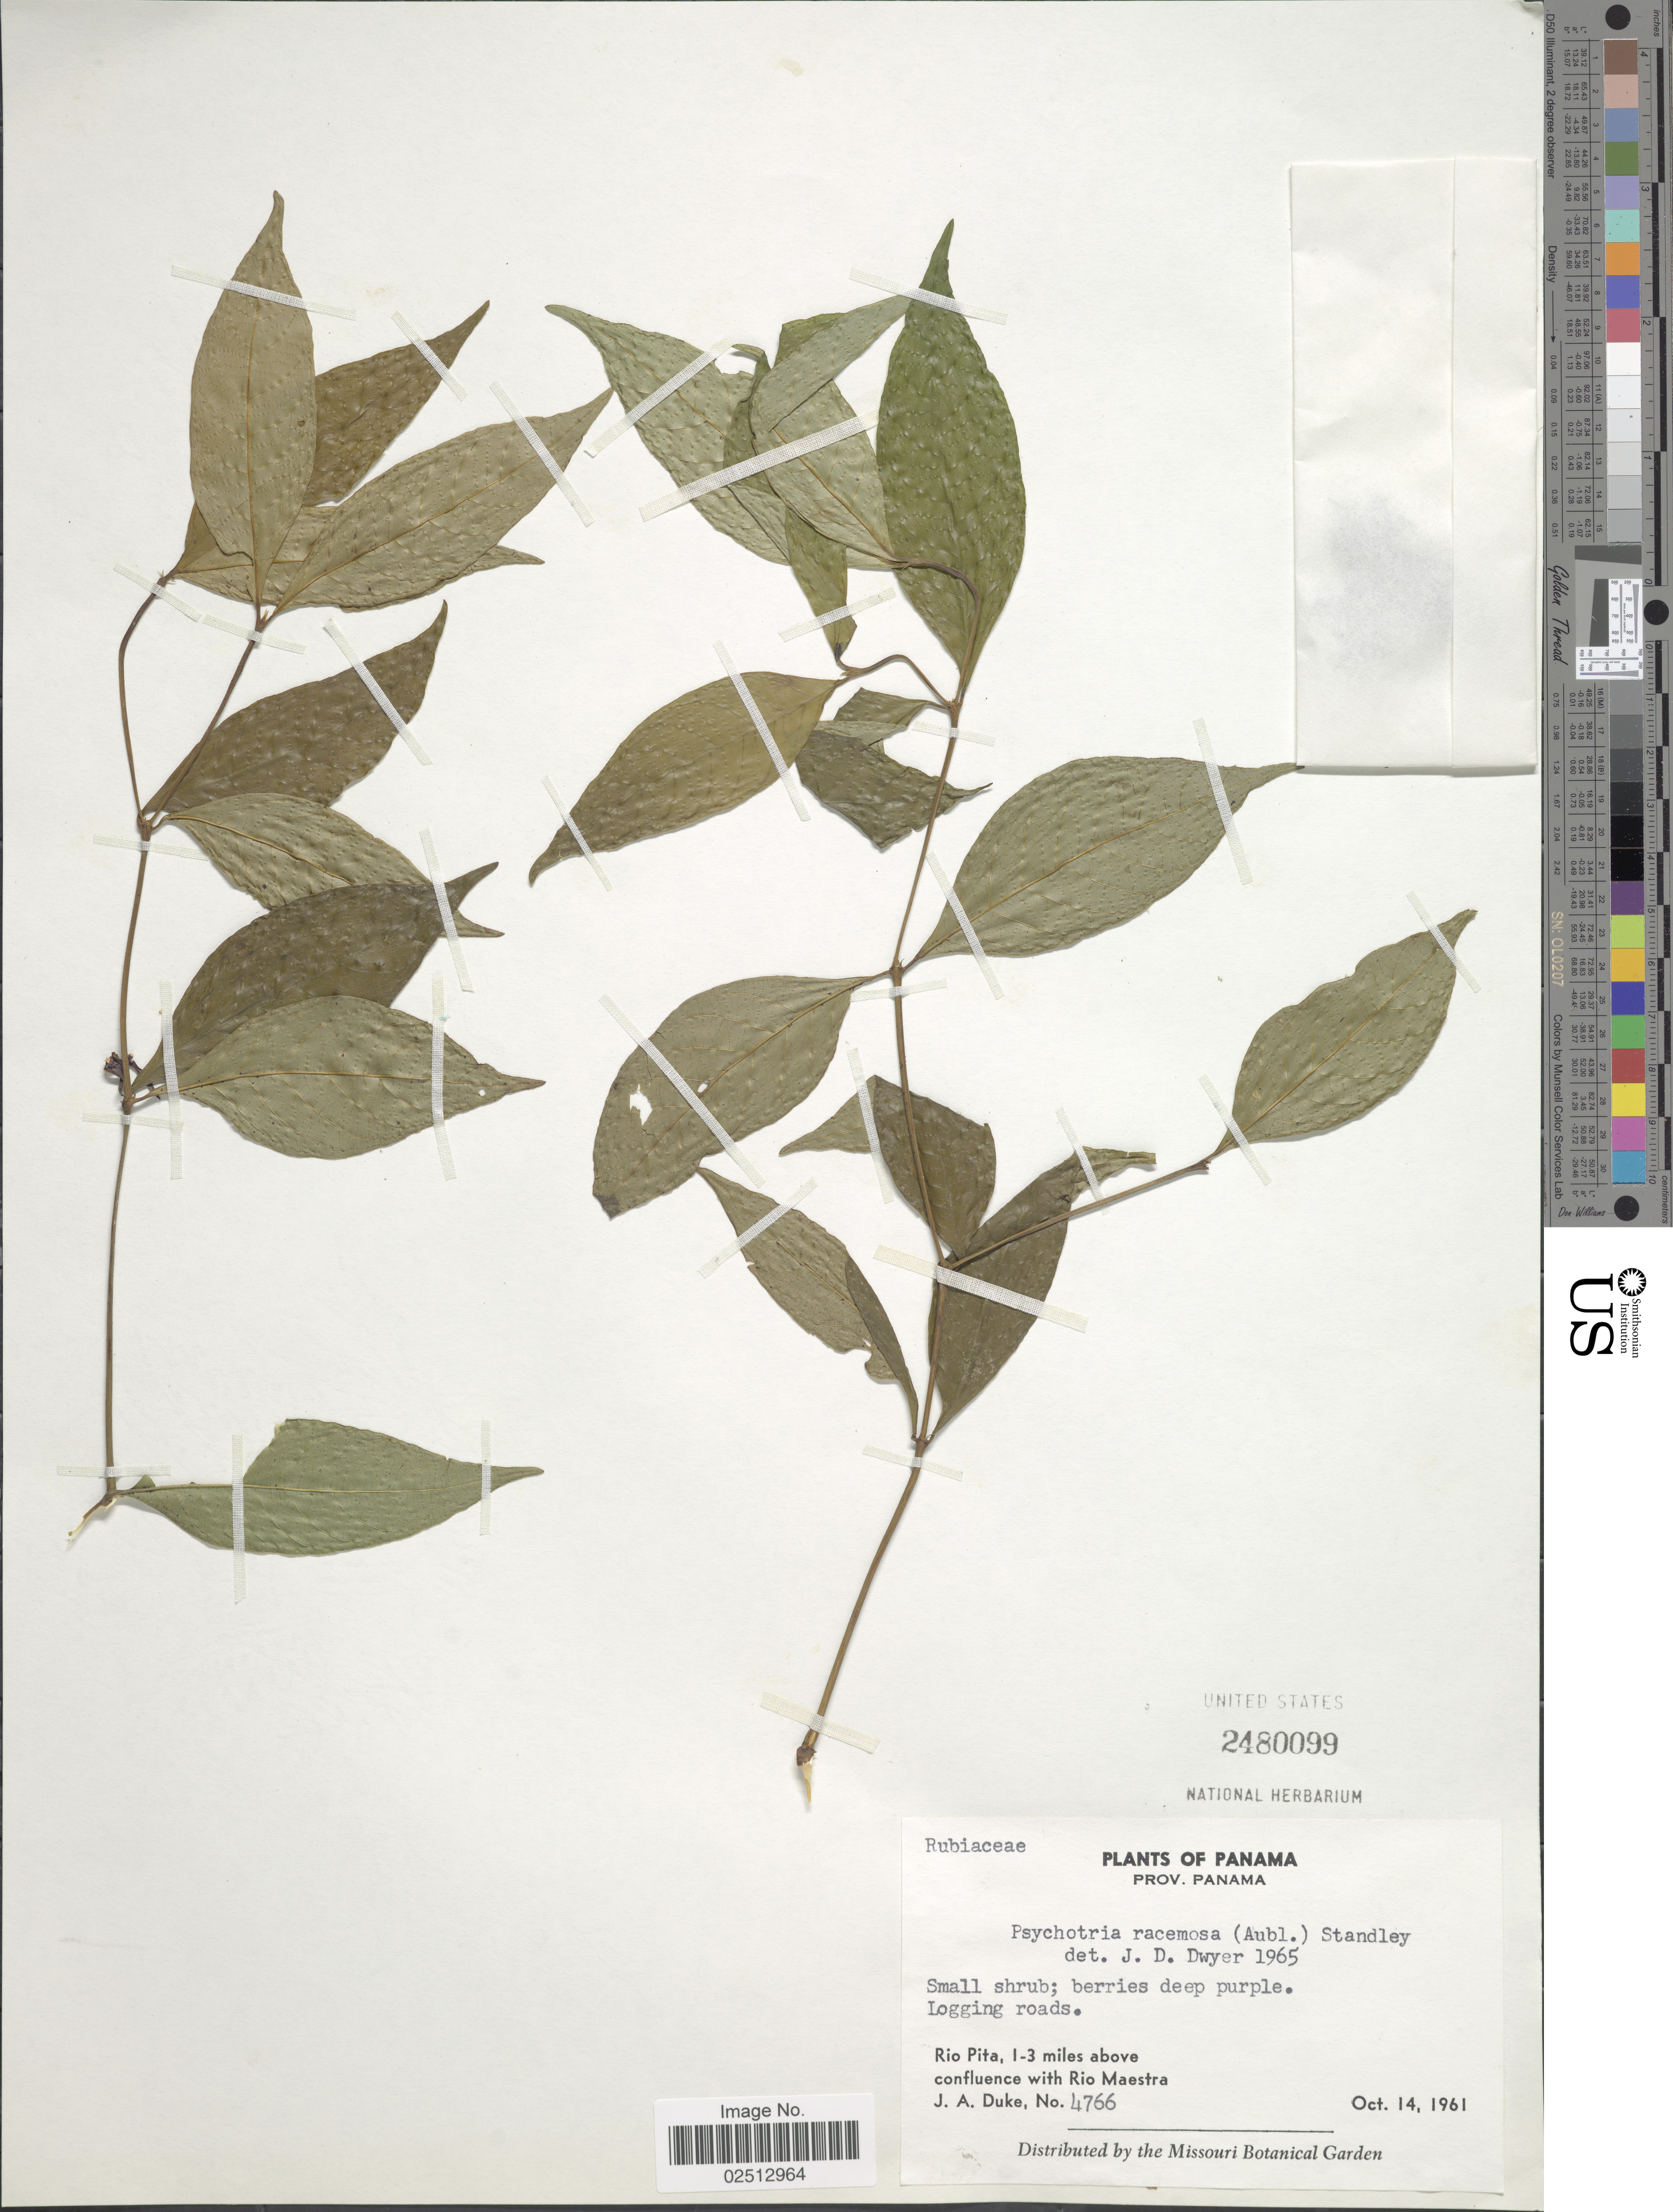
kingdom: Plantae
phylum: Tracheophyta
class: Magnoliopsida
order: Gentianales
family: Rubiaceae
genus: Psychotria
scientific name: Psychotria racemosa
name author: (Aubl.) Raeuschel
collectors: J. A. Duke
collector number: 4766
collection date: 1961-10-14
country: Panama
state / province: Panamá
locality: Prov. Panama. Rio Pita, 1-3 miles above confluence with Rio Maestra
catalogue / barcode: US 2480099